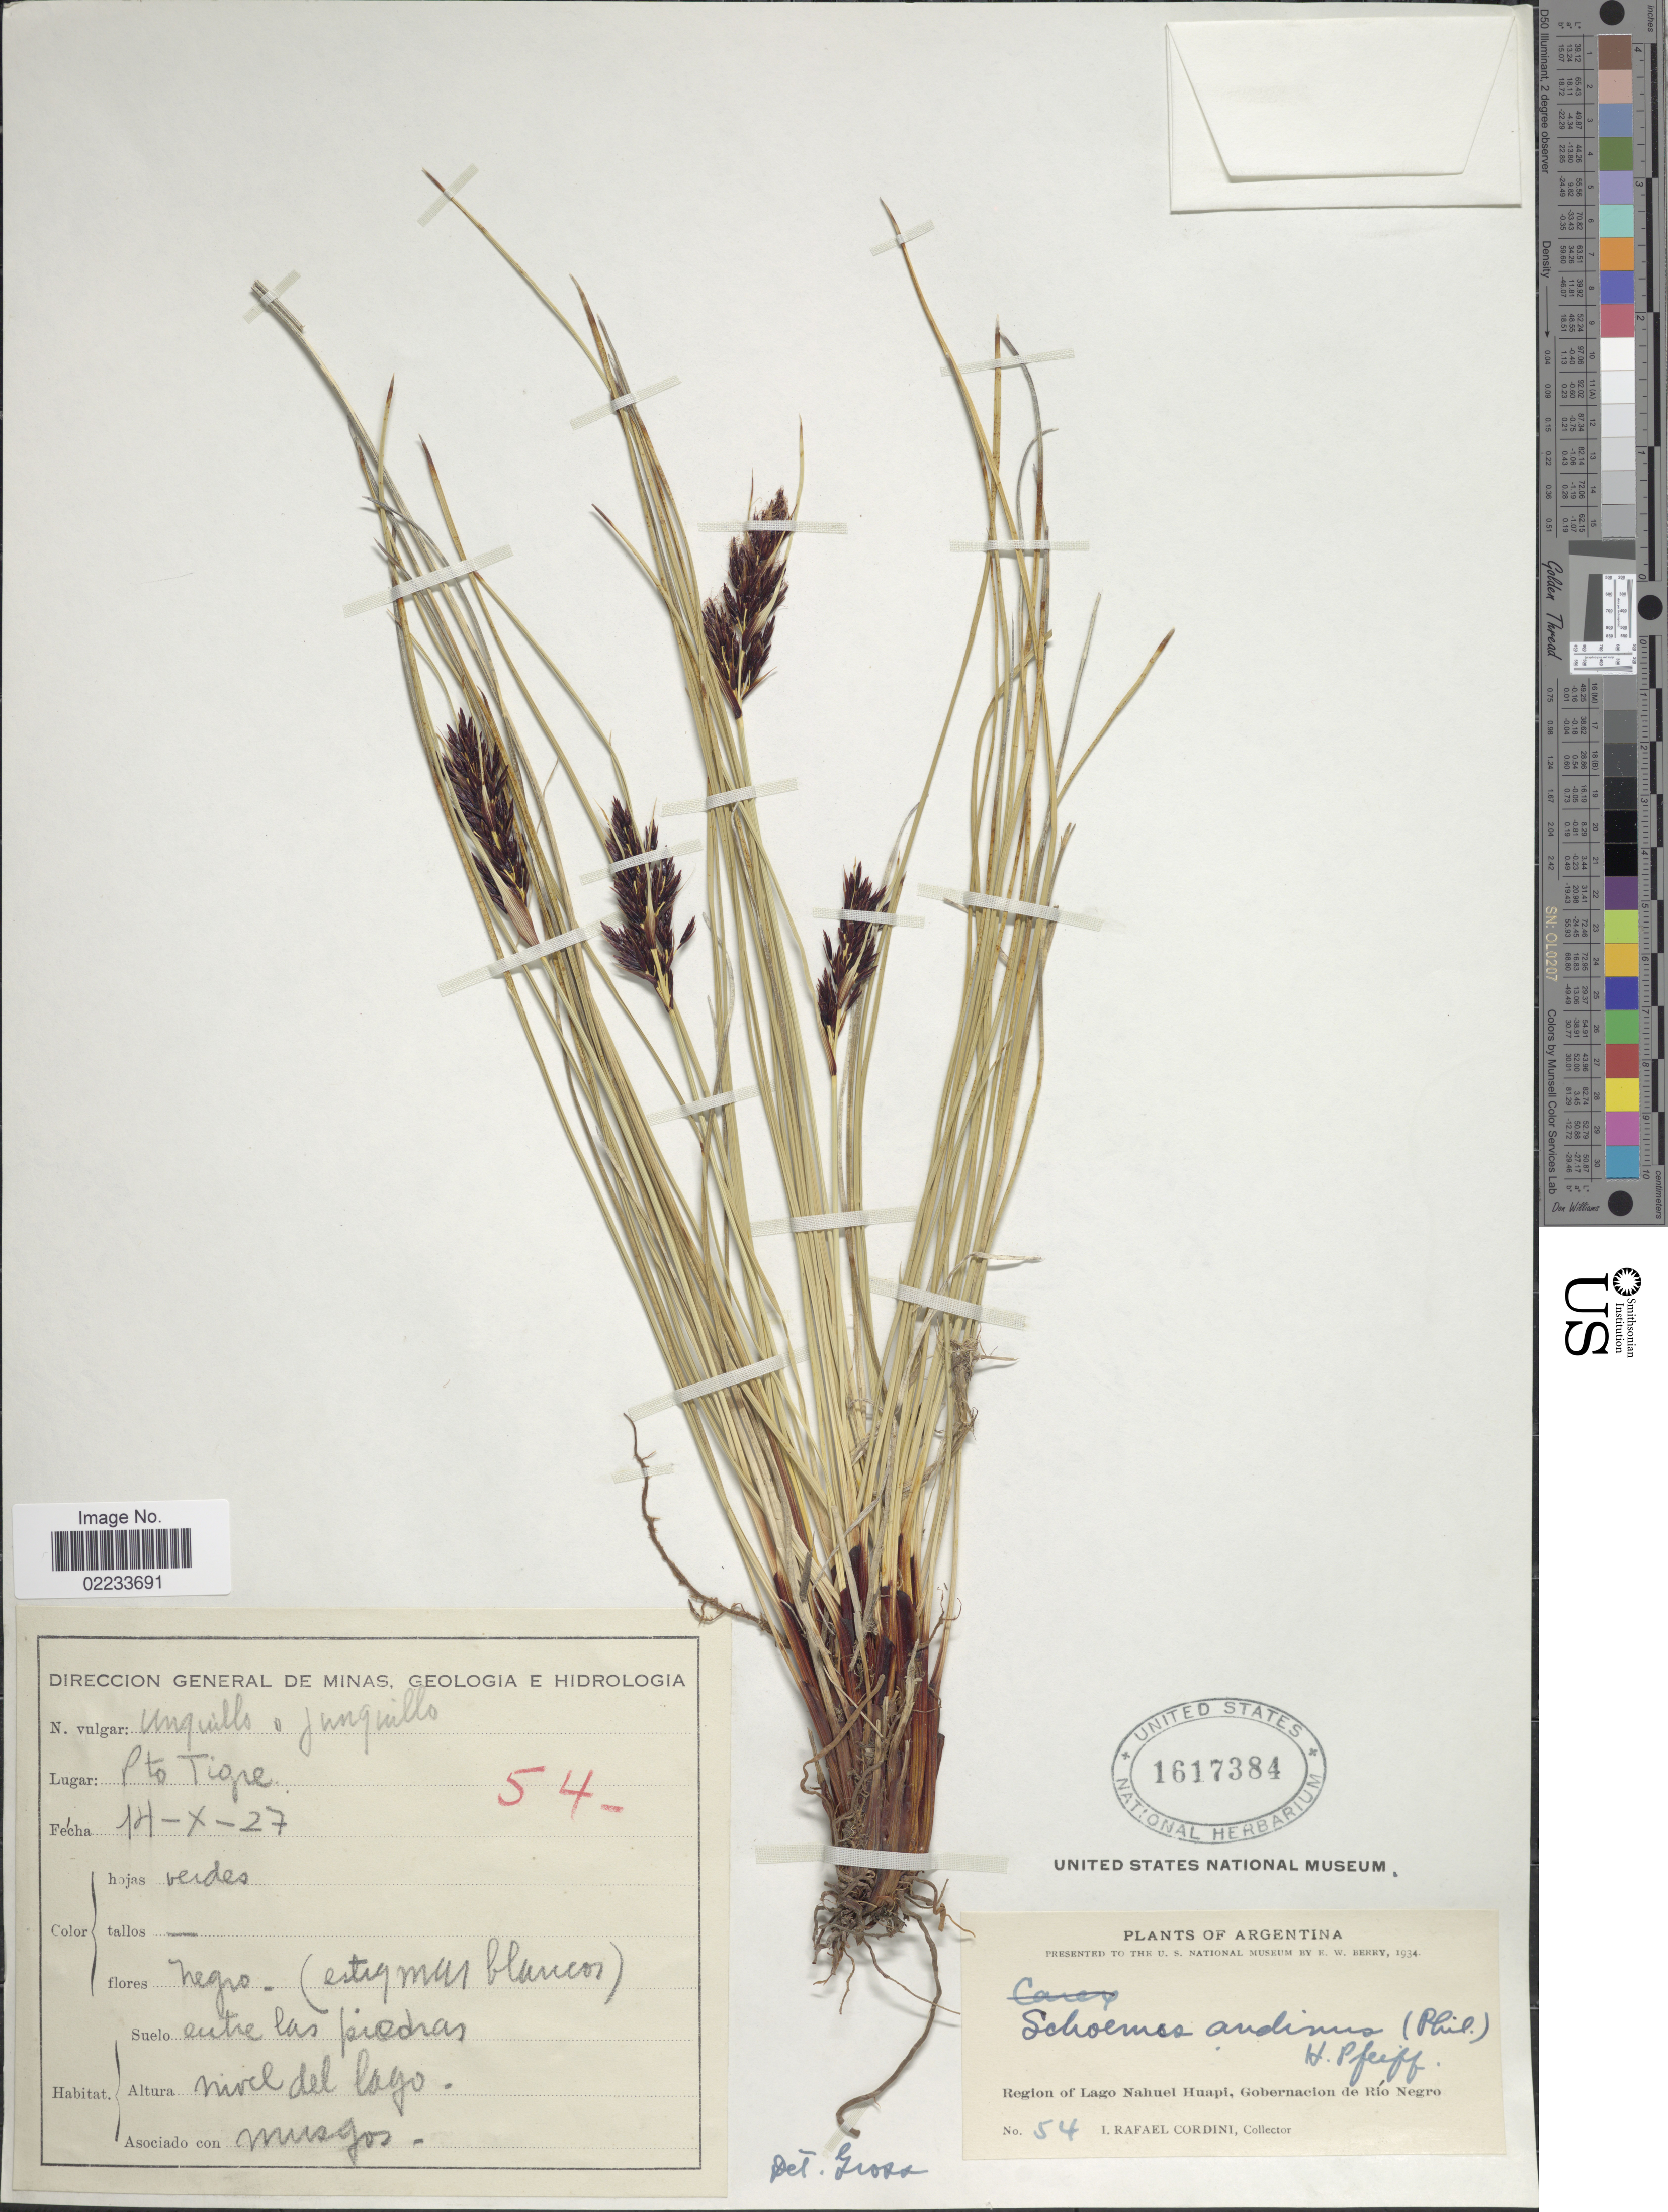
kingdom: Plantae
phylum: Tracheophyta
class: Liliopsida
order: Poales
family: Cyperaceae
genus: Schoenus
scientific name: Schoenus andinus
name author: (Phil.) H. Pfeiff.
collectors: I. Cordini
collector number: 54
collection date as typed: Transcribed d/m/y: 14/10/27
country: Argentina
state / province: Rio Negro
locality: Region of Lago Nahuel Huapi, Gobernacion de Río Negro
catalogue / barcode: US 1617384